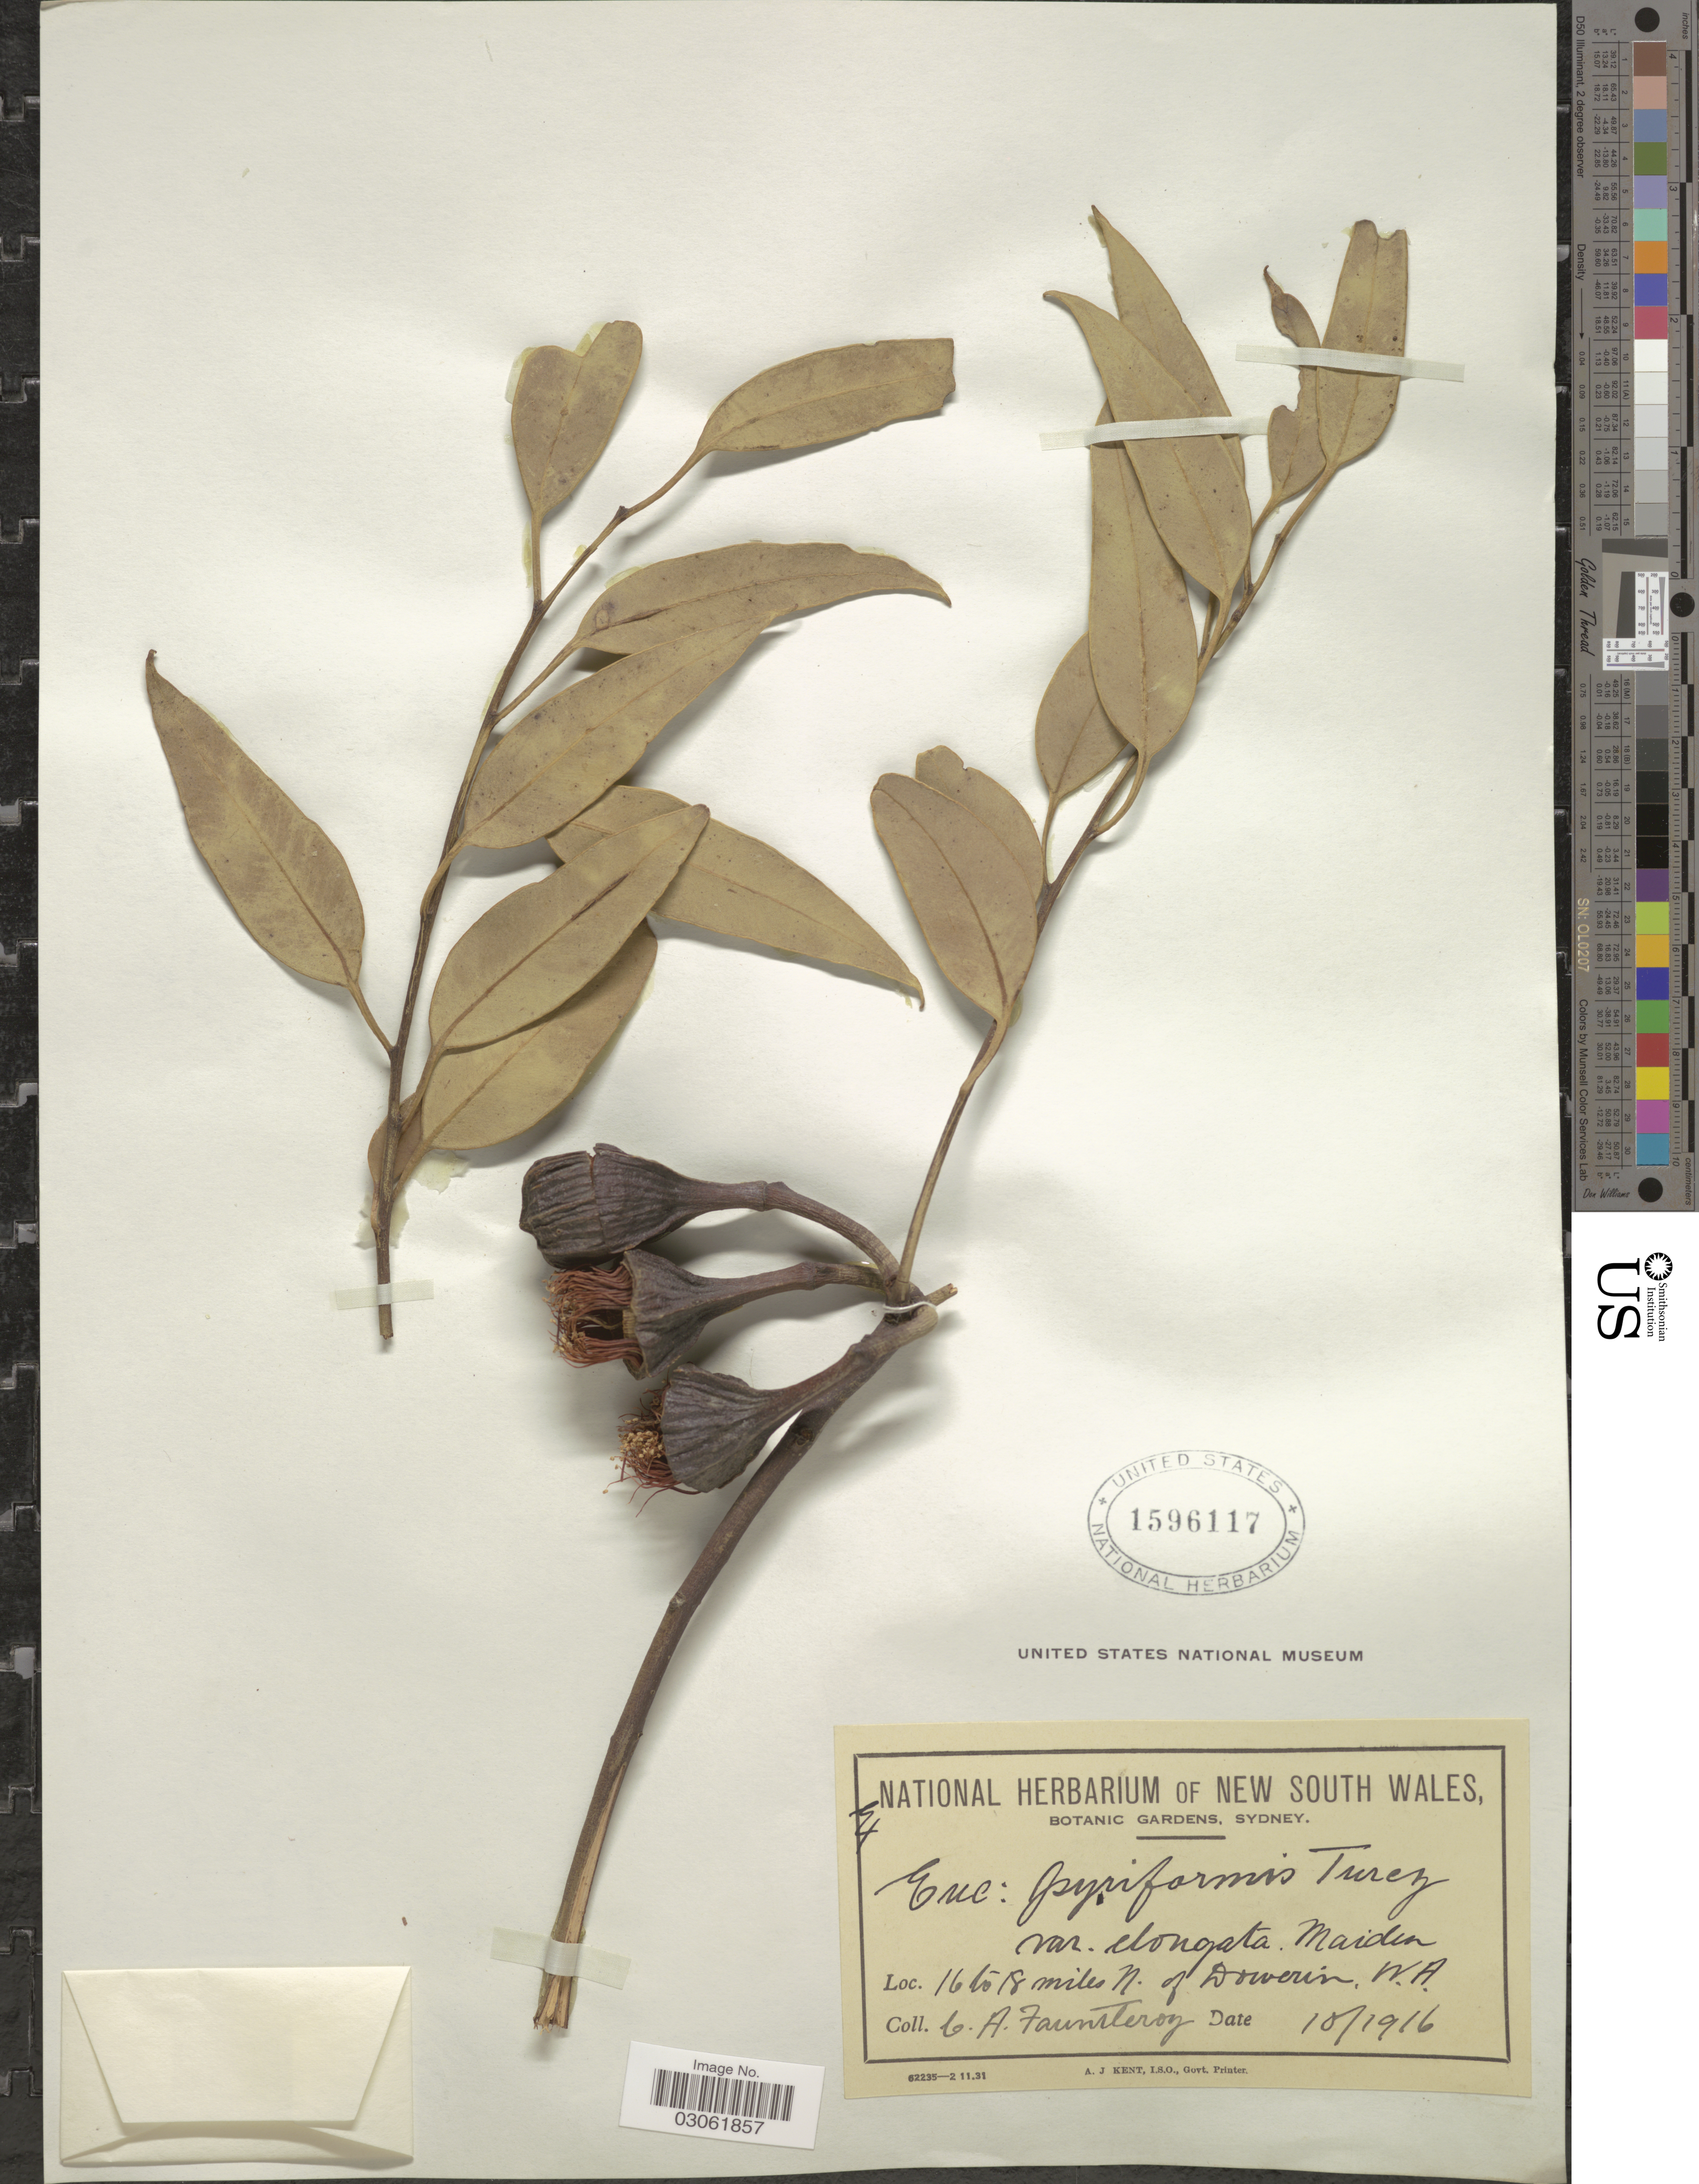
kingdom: Plantae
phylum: Tracheophyta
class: Magnoliopsida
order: Myrtales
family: Myrtaceae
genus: Eucalyptus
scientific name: Eucalyptus pyriformis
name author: Turcz.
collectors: C. Tauntleroy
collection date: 1916-10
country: Australia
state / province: Western Australia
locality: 16 to 18 miles N. of Dowerin.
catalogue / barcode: US 1596117